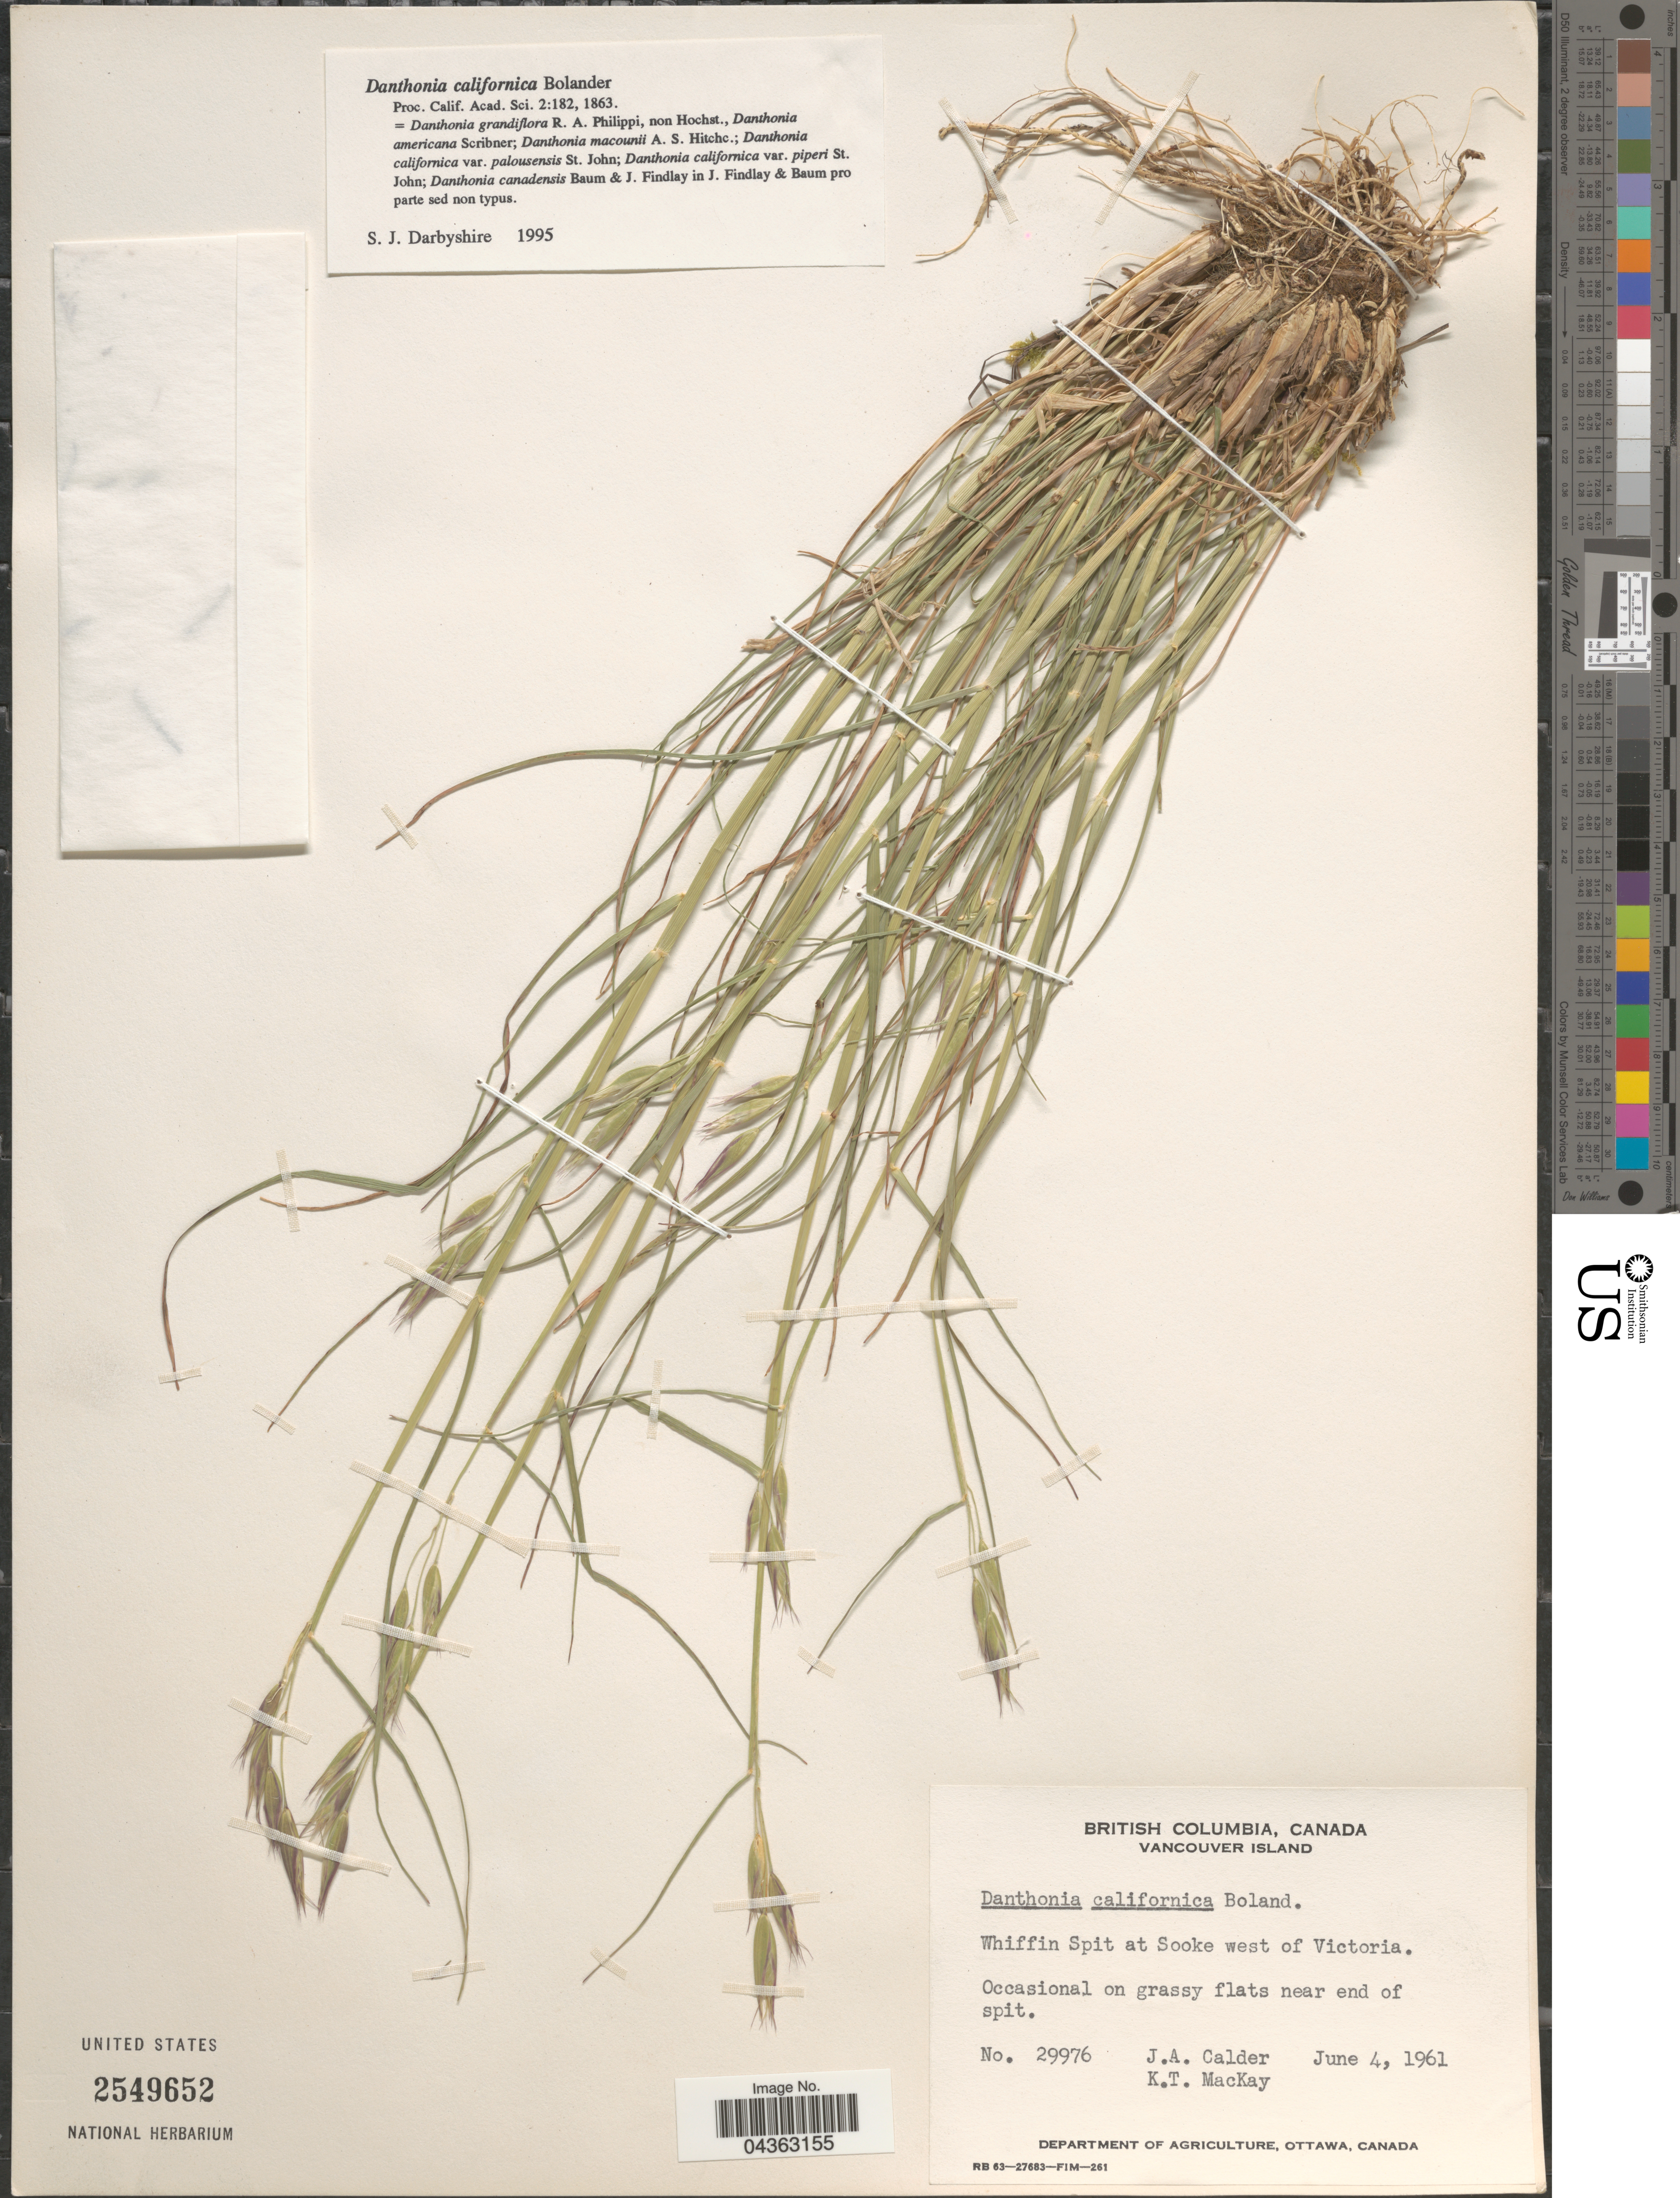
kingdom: Plantae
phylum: Tracheophyta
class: Liliopsida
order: Poales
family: Poaceae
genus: Danthonia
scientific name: Danthonia californica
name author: Bol.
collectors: J. A. Calder & K. T. Mackay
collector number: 29976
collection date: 1961-06-04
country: Canada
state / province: British Columbia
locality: Vancouver Island. Whiffin Spit at Sooke west of Victoria. Occasional on grassy flats near end of spit.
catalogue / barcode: US 2549652